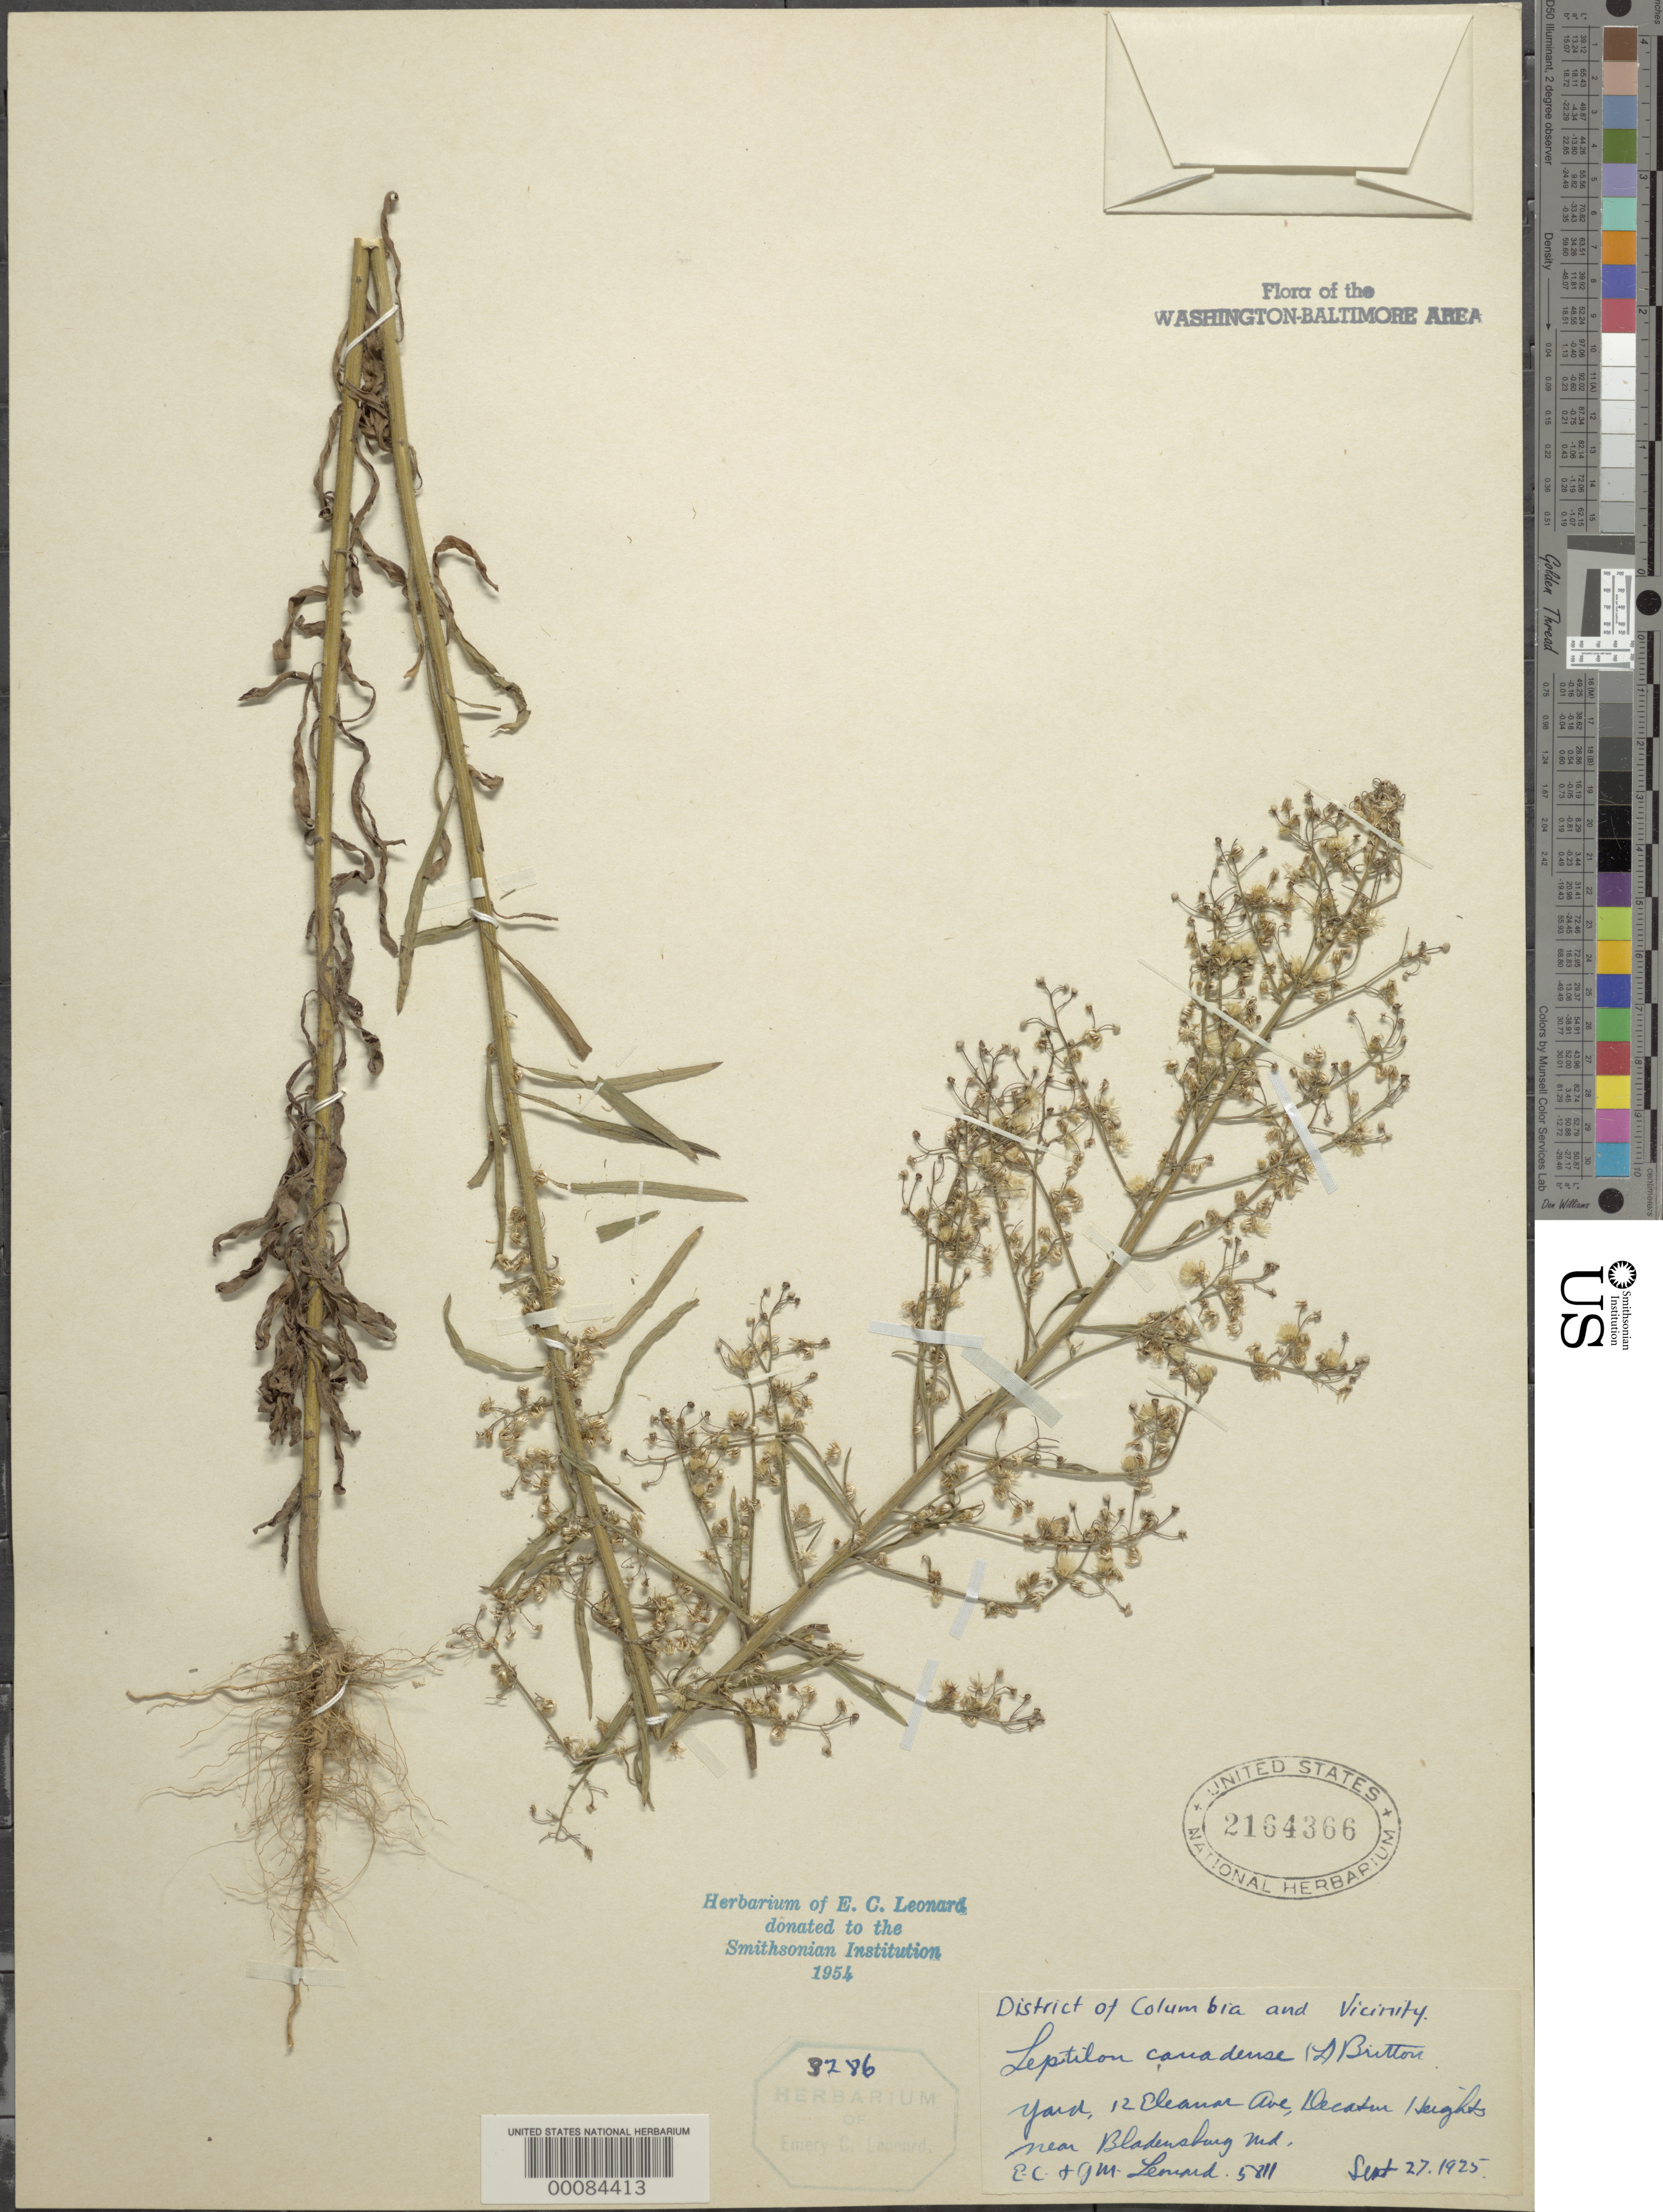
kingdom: Plantae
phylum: Tracheophyta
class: Magnoliopsida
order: Asterales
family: Asteraceae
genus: Conyza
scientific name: Conyza canadensis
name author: (L.) Cronq.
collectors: E. C. Leonard & G. M. Leonard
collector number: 5811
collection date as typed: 27 Sep 1925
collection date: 1925-09-27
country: United States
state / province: Maryland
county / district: Prince George's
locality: Decatur Heights, Bladensburg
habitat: Yard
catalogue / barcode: US 2164366